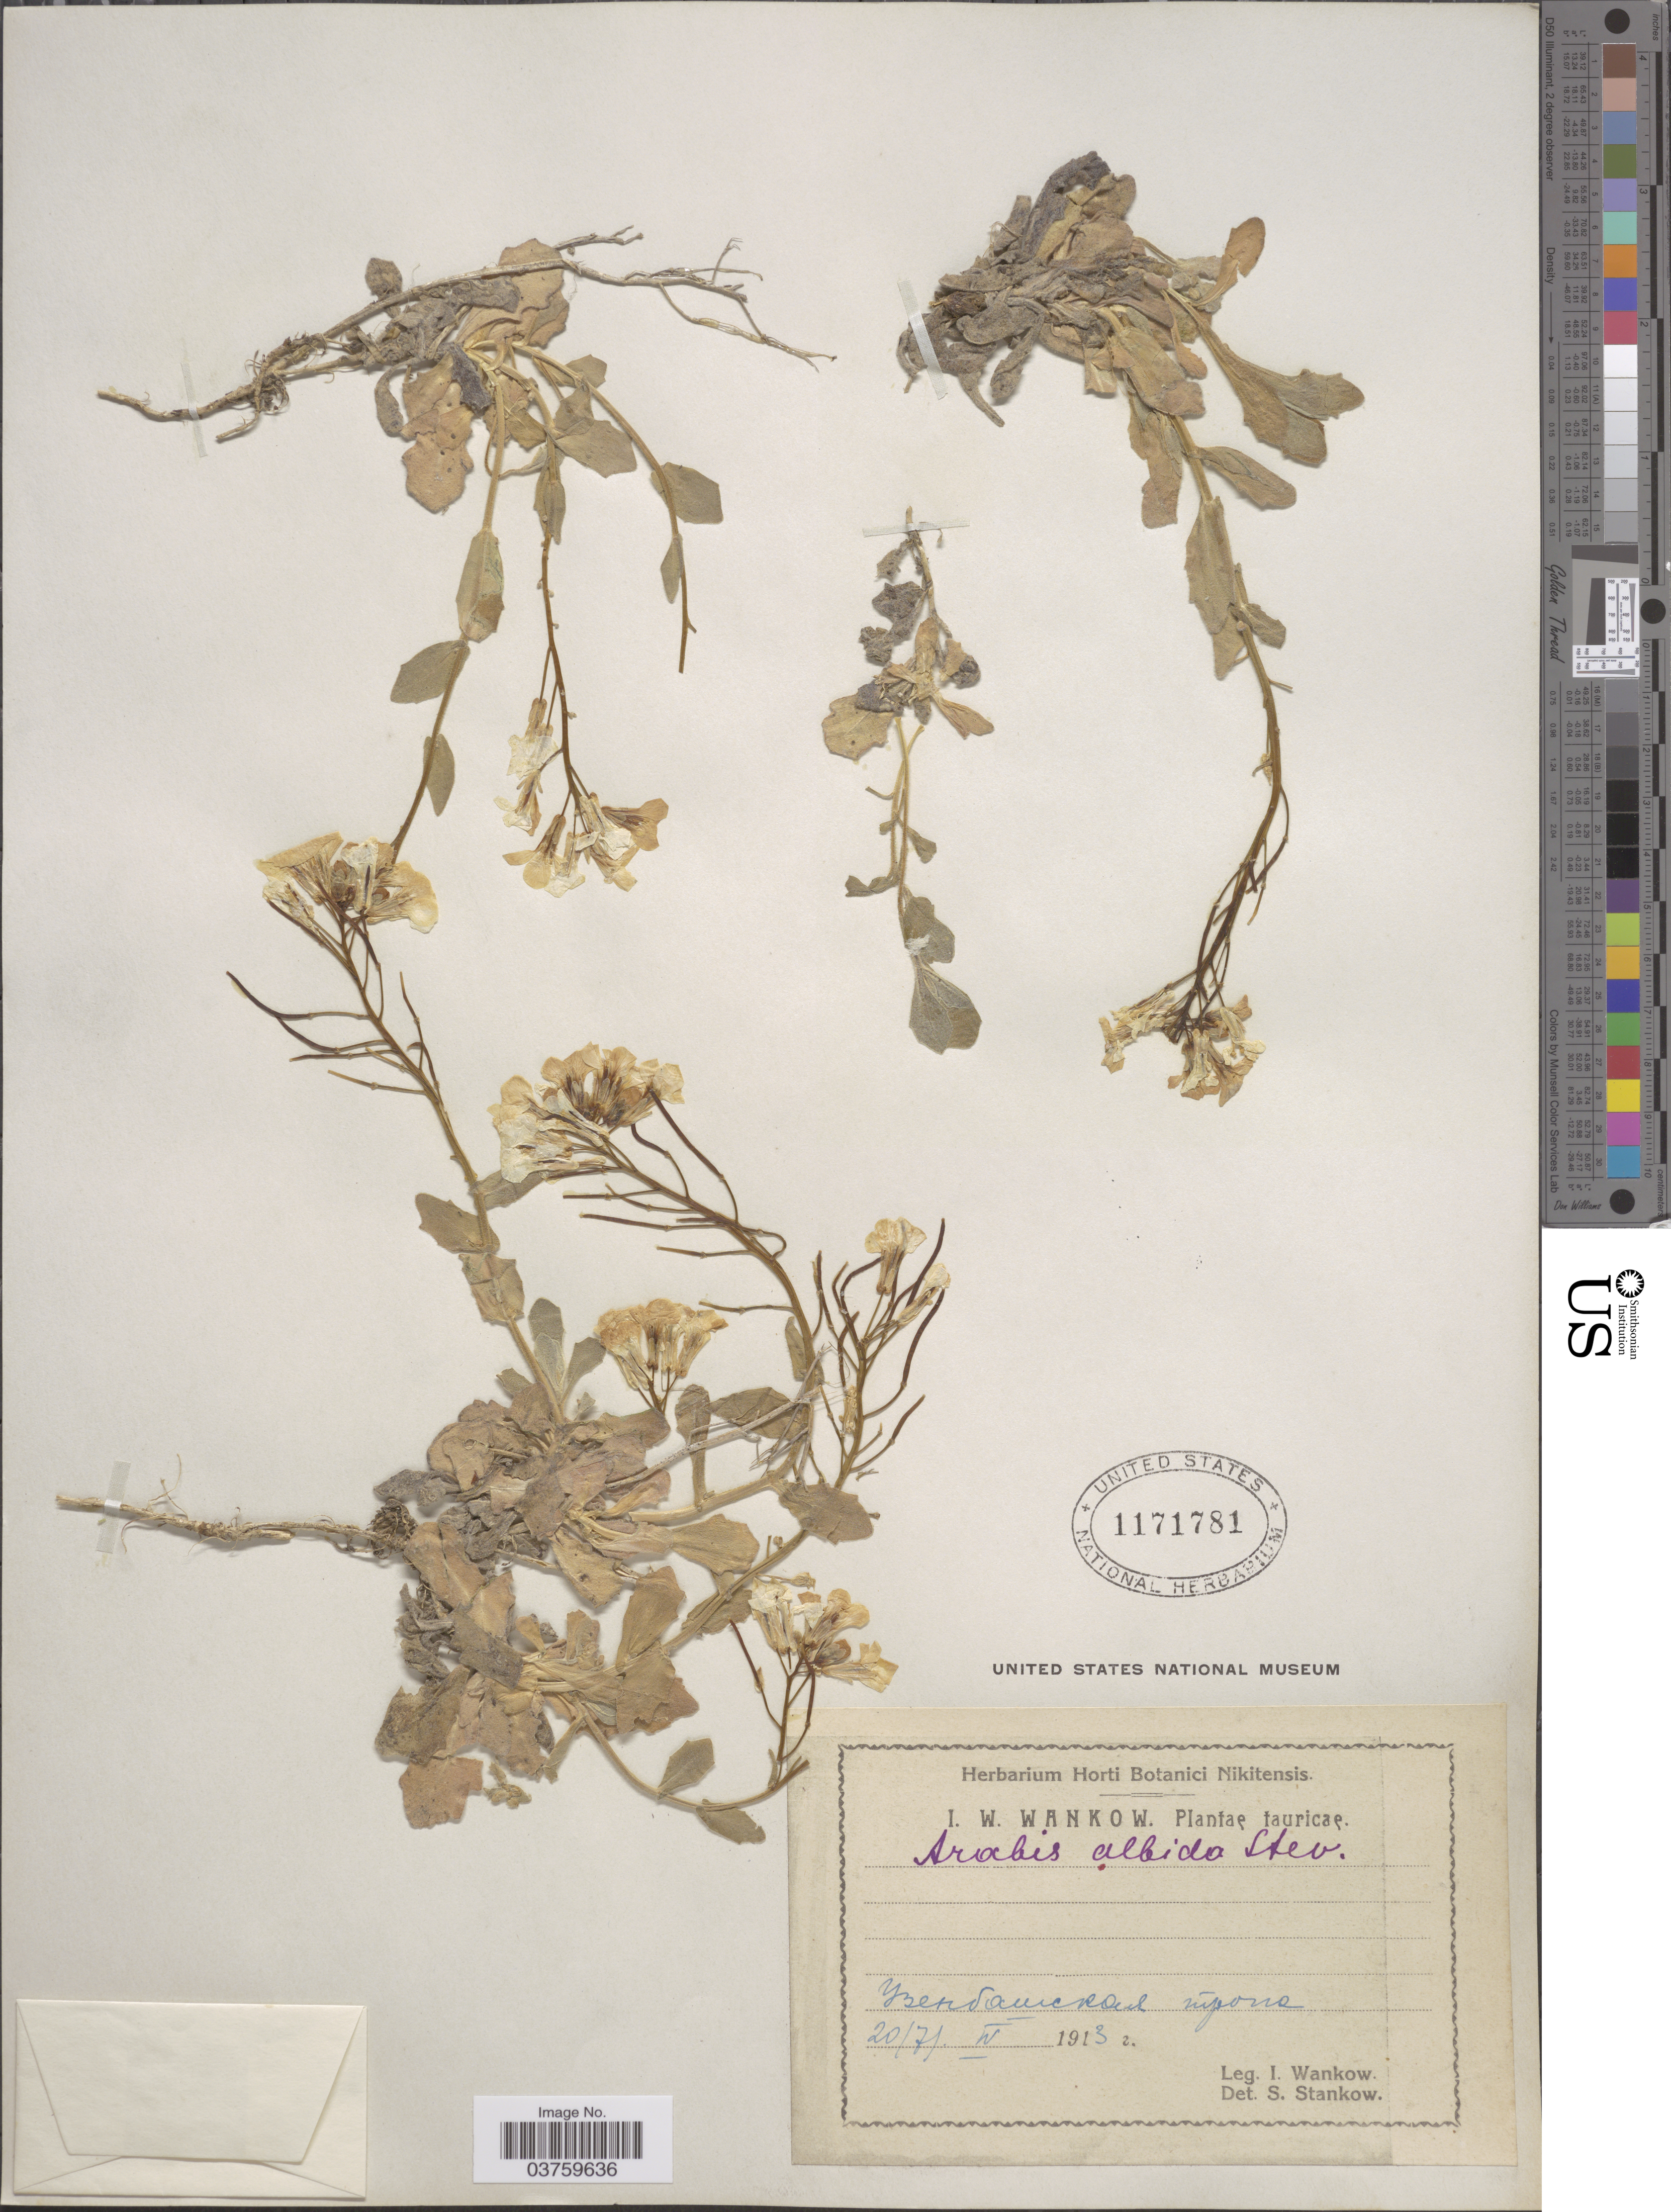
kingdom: Plantae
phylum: Tracheophyta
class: Magnoliopsida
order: Brassicales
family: Brassicaceae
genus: Arabis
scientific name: Arabis caucasica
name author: Willd.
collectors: I. Wankow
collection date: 1913-07-20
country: Ukraine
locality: Tauricæ. X.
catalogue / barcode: US 1171781